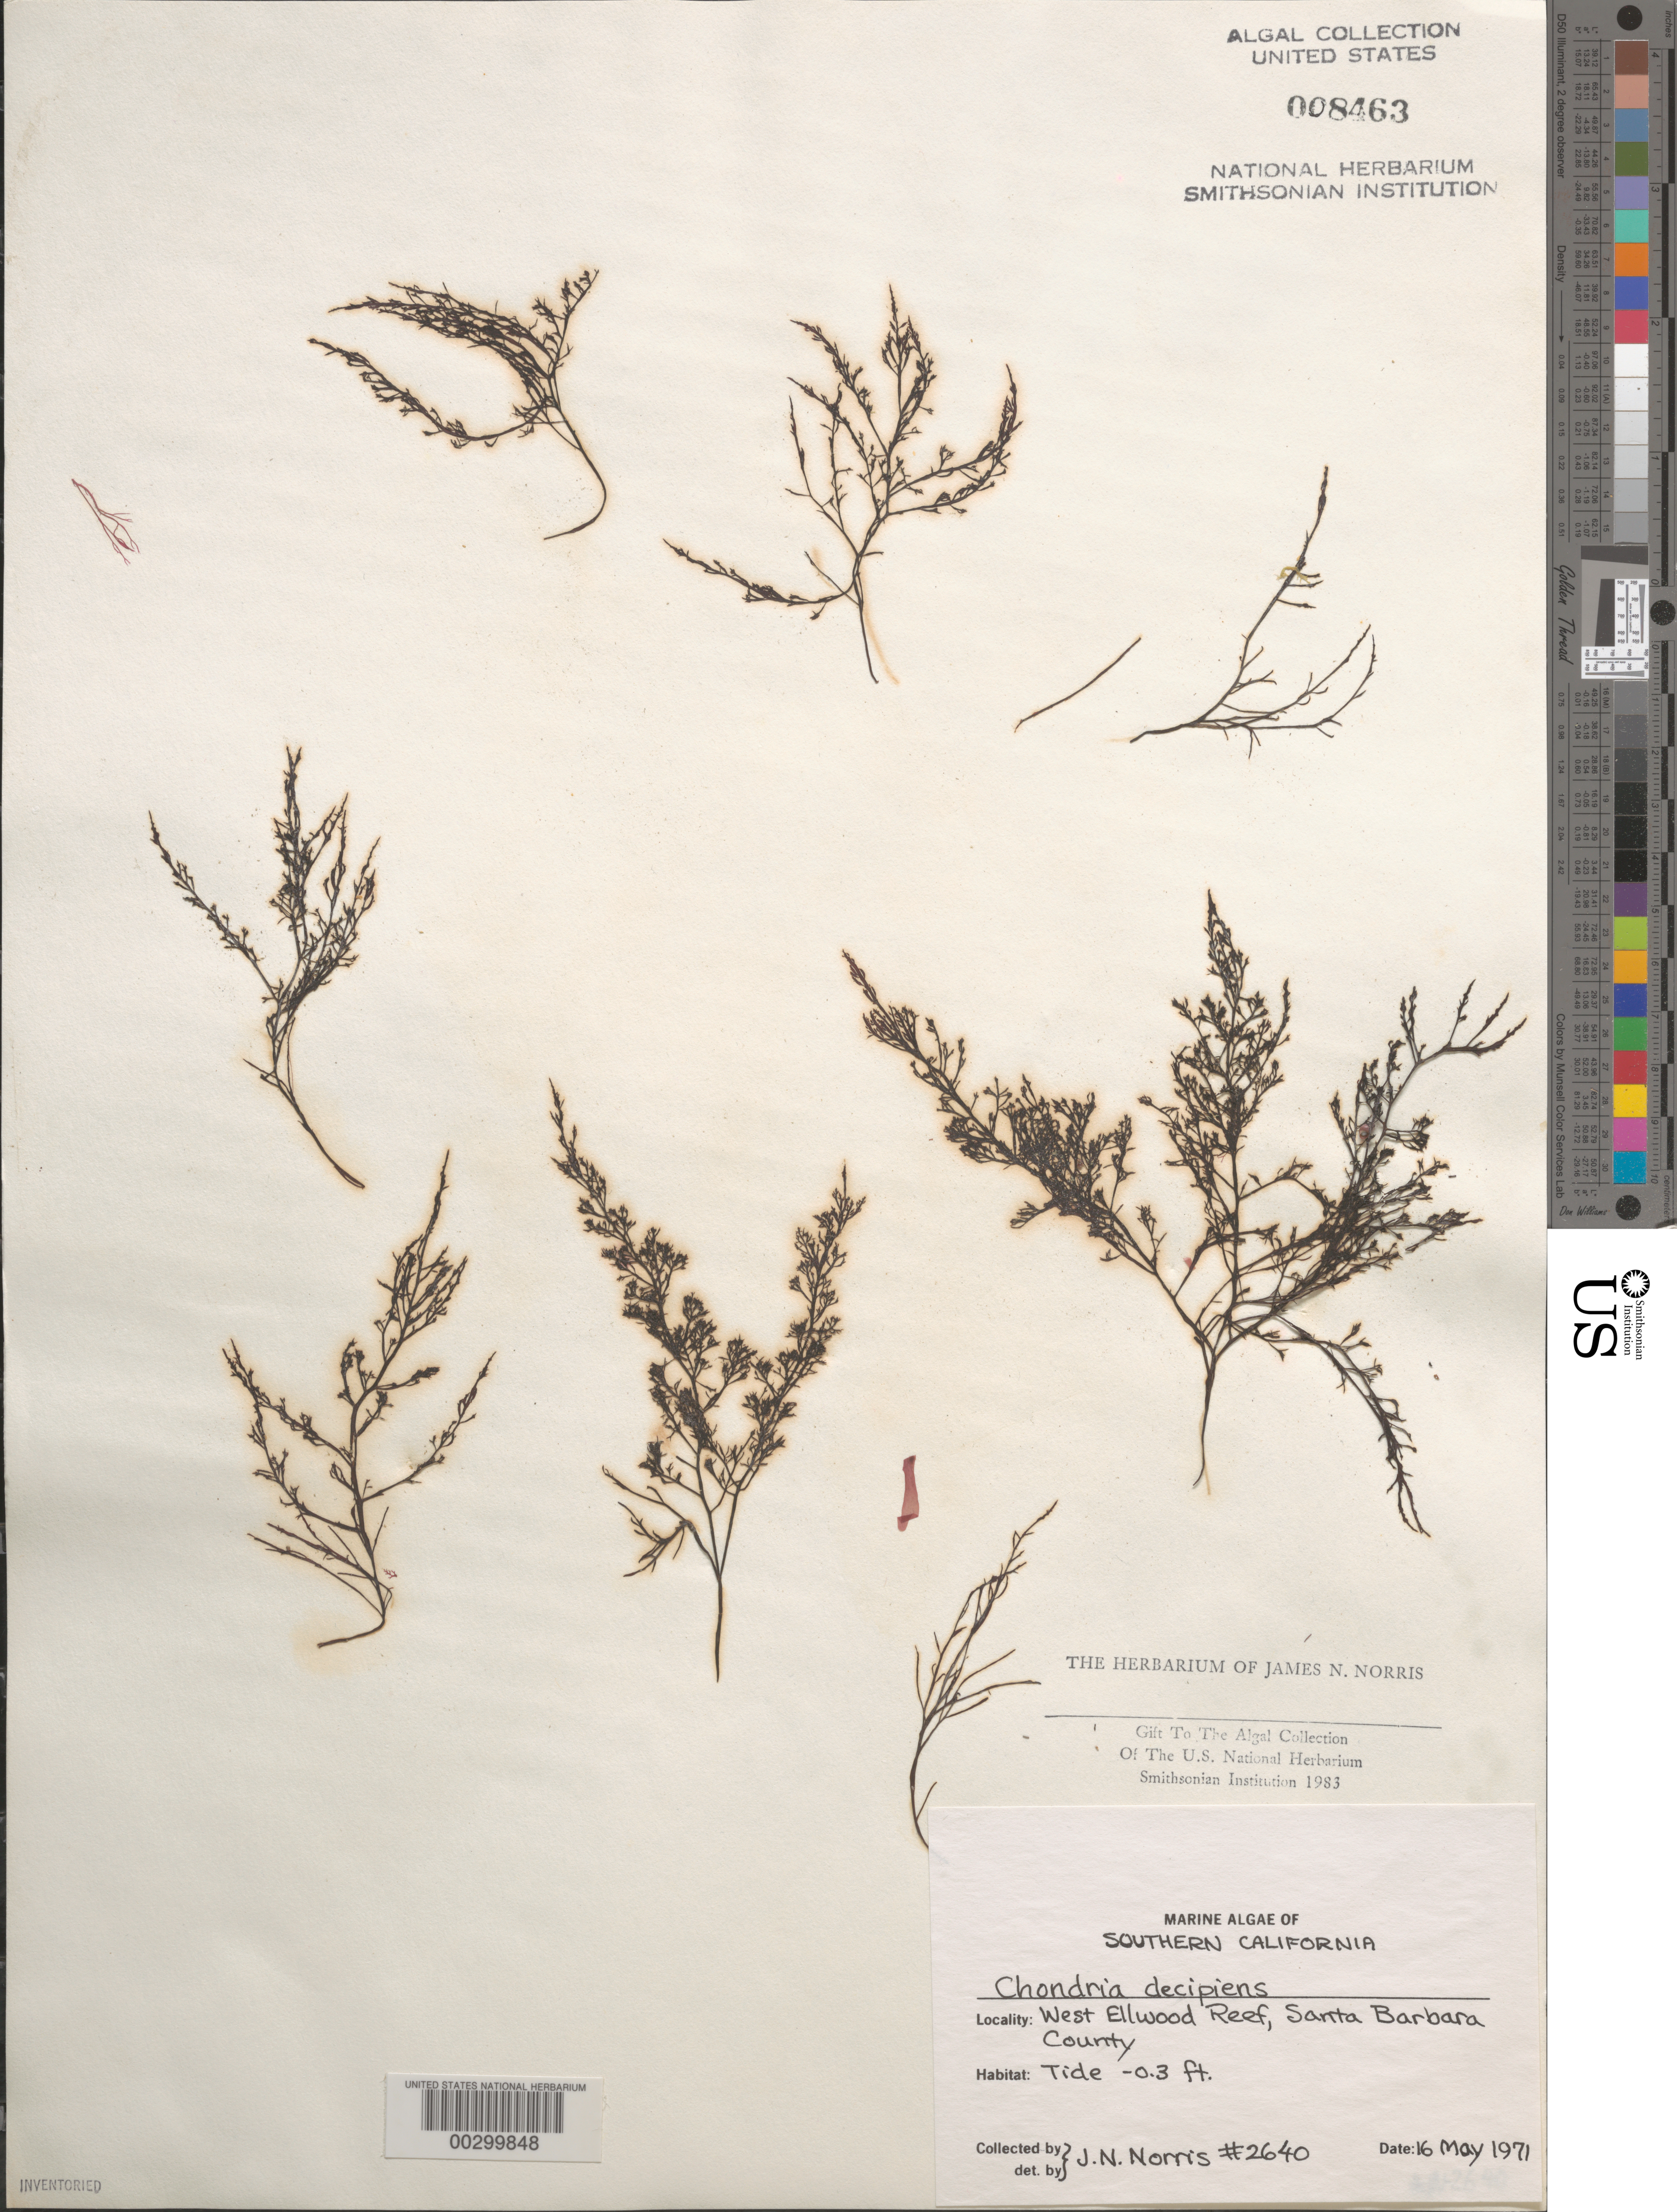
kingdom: Plantae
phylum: Rhodophyta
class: Florideophyceae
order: Ceramiales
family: Rhodomelaceae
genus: Chondria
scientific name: Chondria decipiens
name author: Kylin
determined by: Norris, James N.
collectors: J. N. Norris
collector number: JN-2640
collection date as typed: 16 May 1971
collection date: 1971-05-16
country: United States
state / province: California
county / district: Santa Barbara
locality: West Ellwood Reef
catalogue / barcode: US 8463